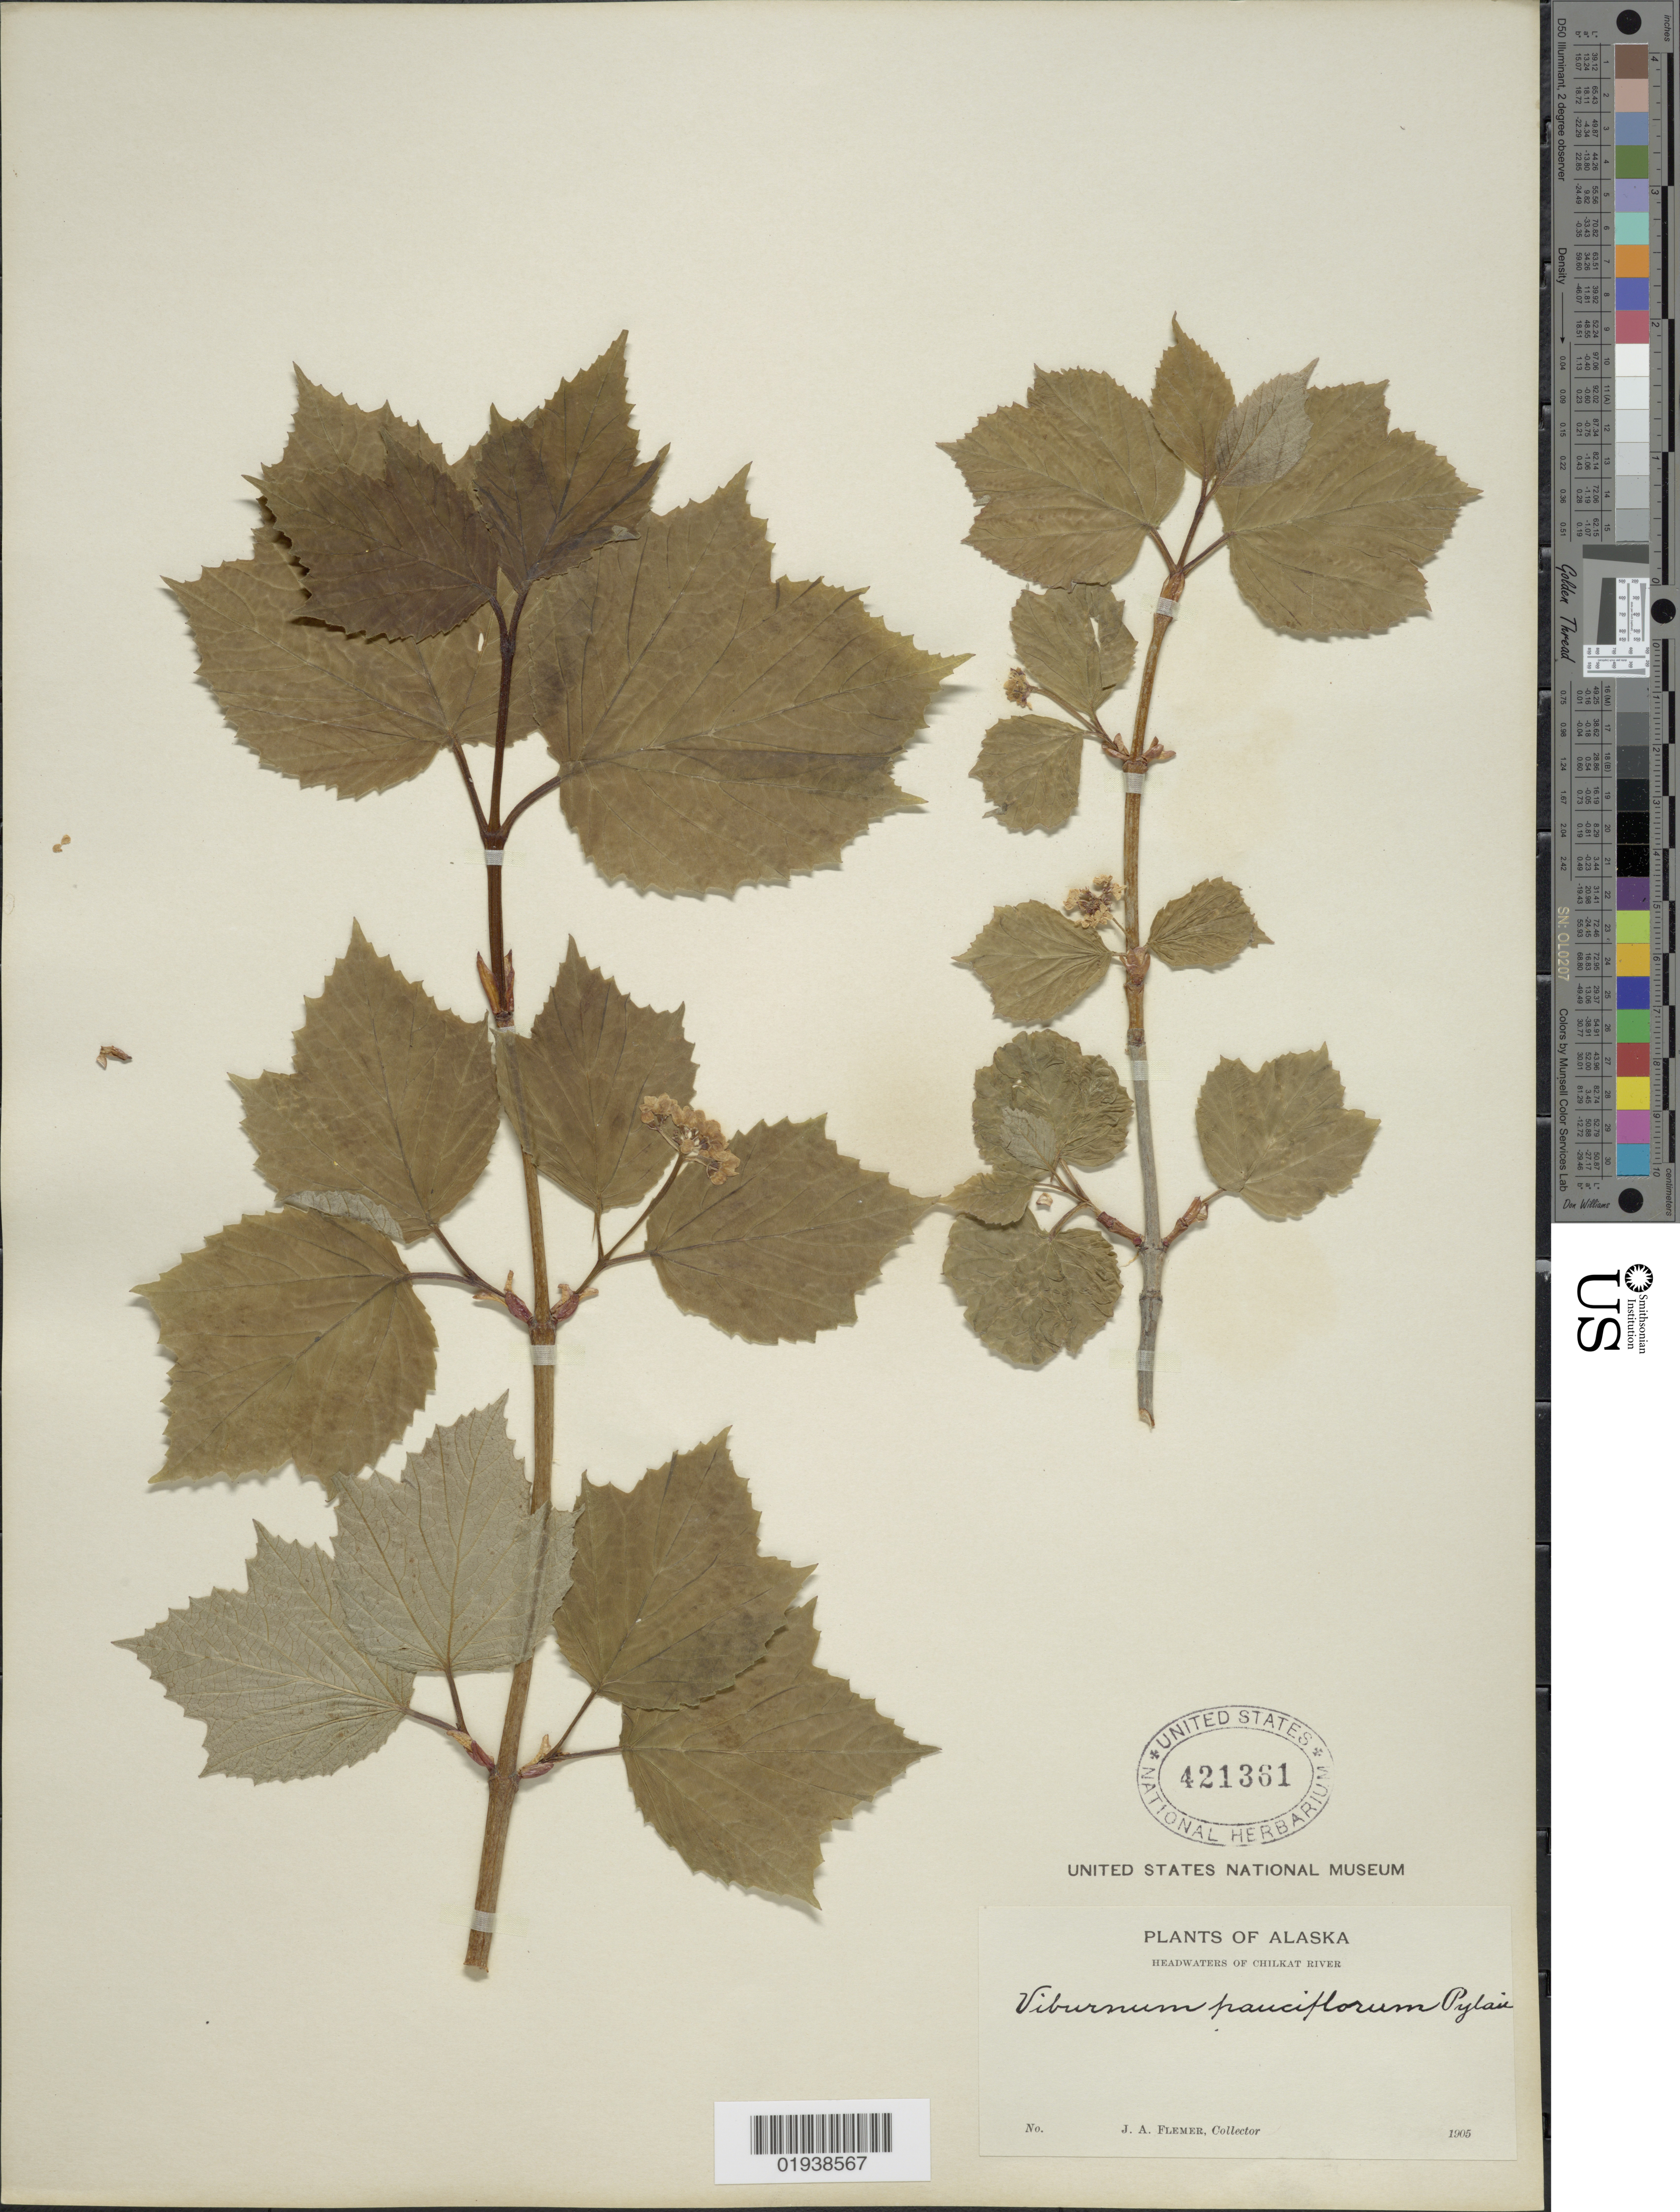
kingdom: Plantae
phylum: Tracheophyta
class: Magnoliopsida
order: Dipsacales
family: Viburnaceae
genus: Viburnum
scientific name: Viburnum edule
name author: (Michx.) Raf.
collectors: J. Flemer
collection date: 1905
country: United States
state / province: Alaska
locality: Headwaters of Chilkat River.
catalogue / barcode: US 421361